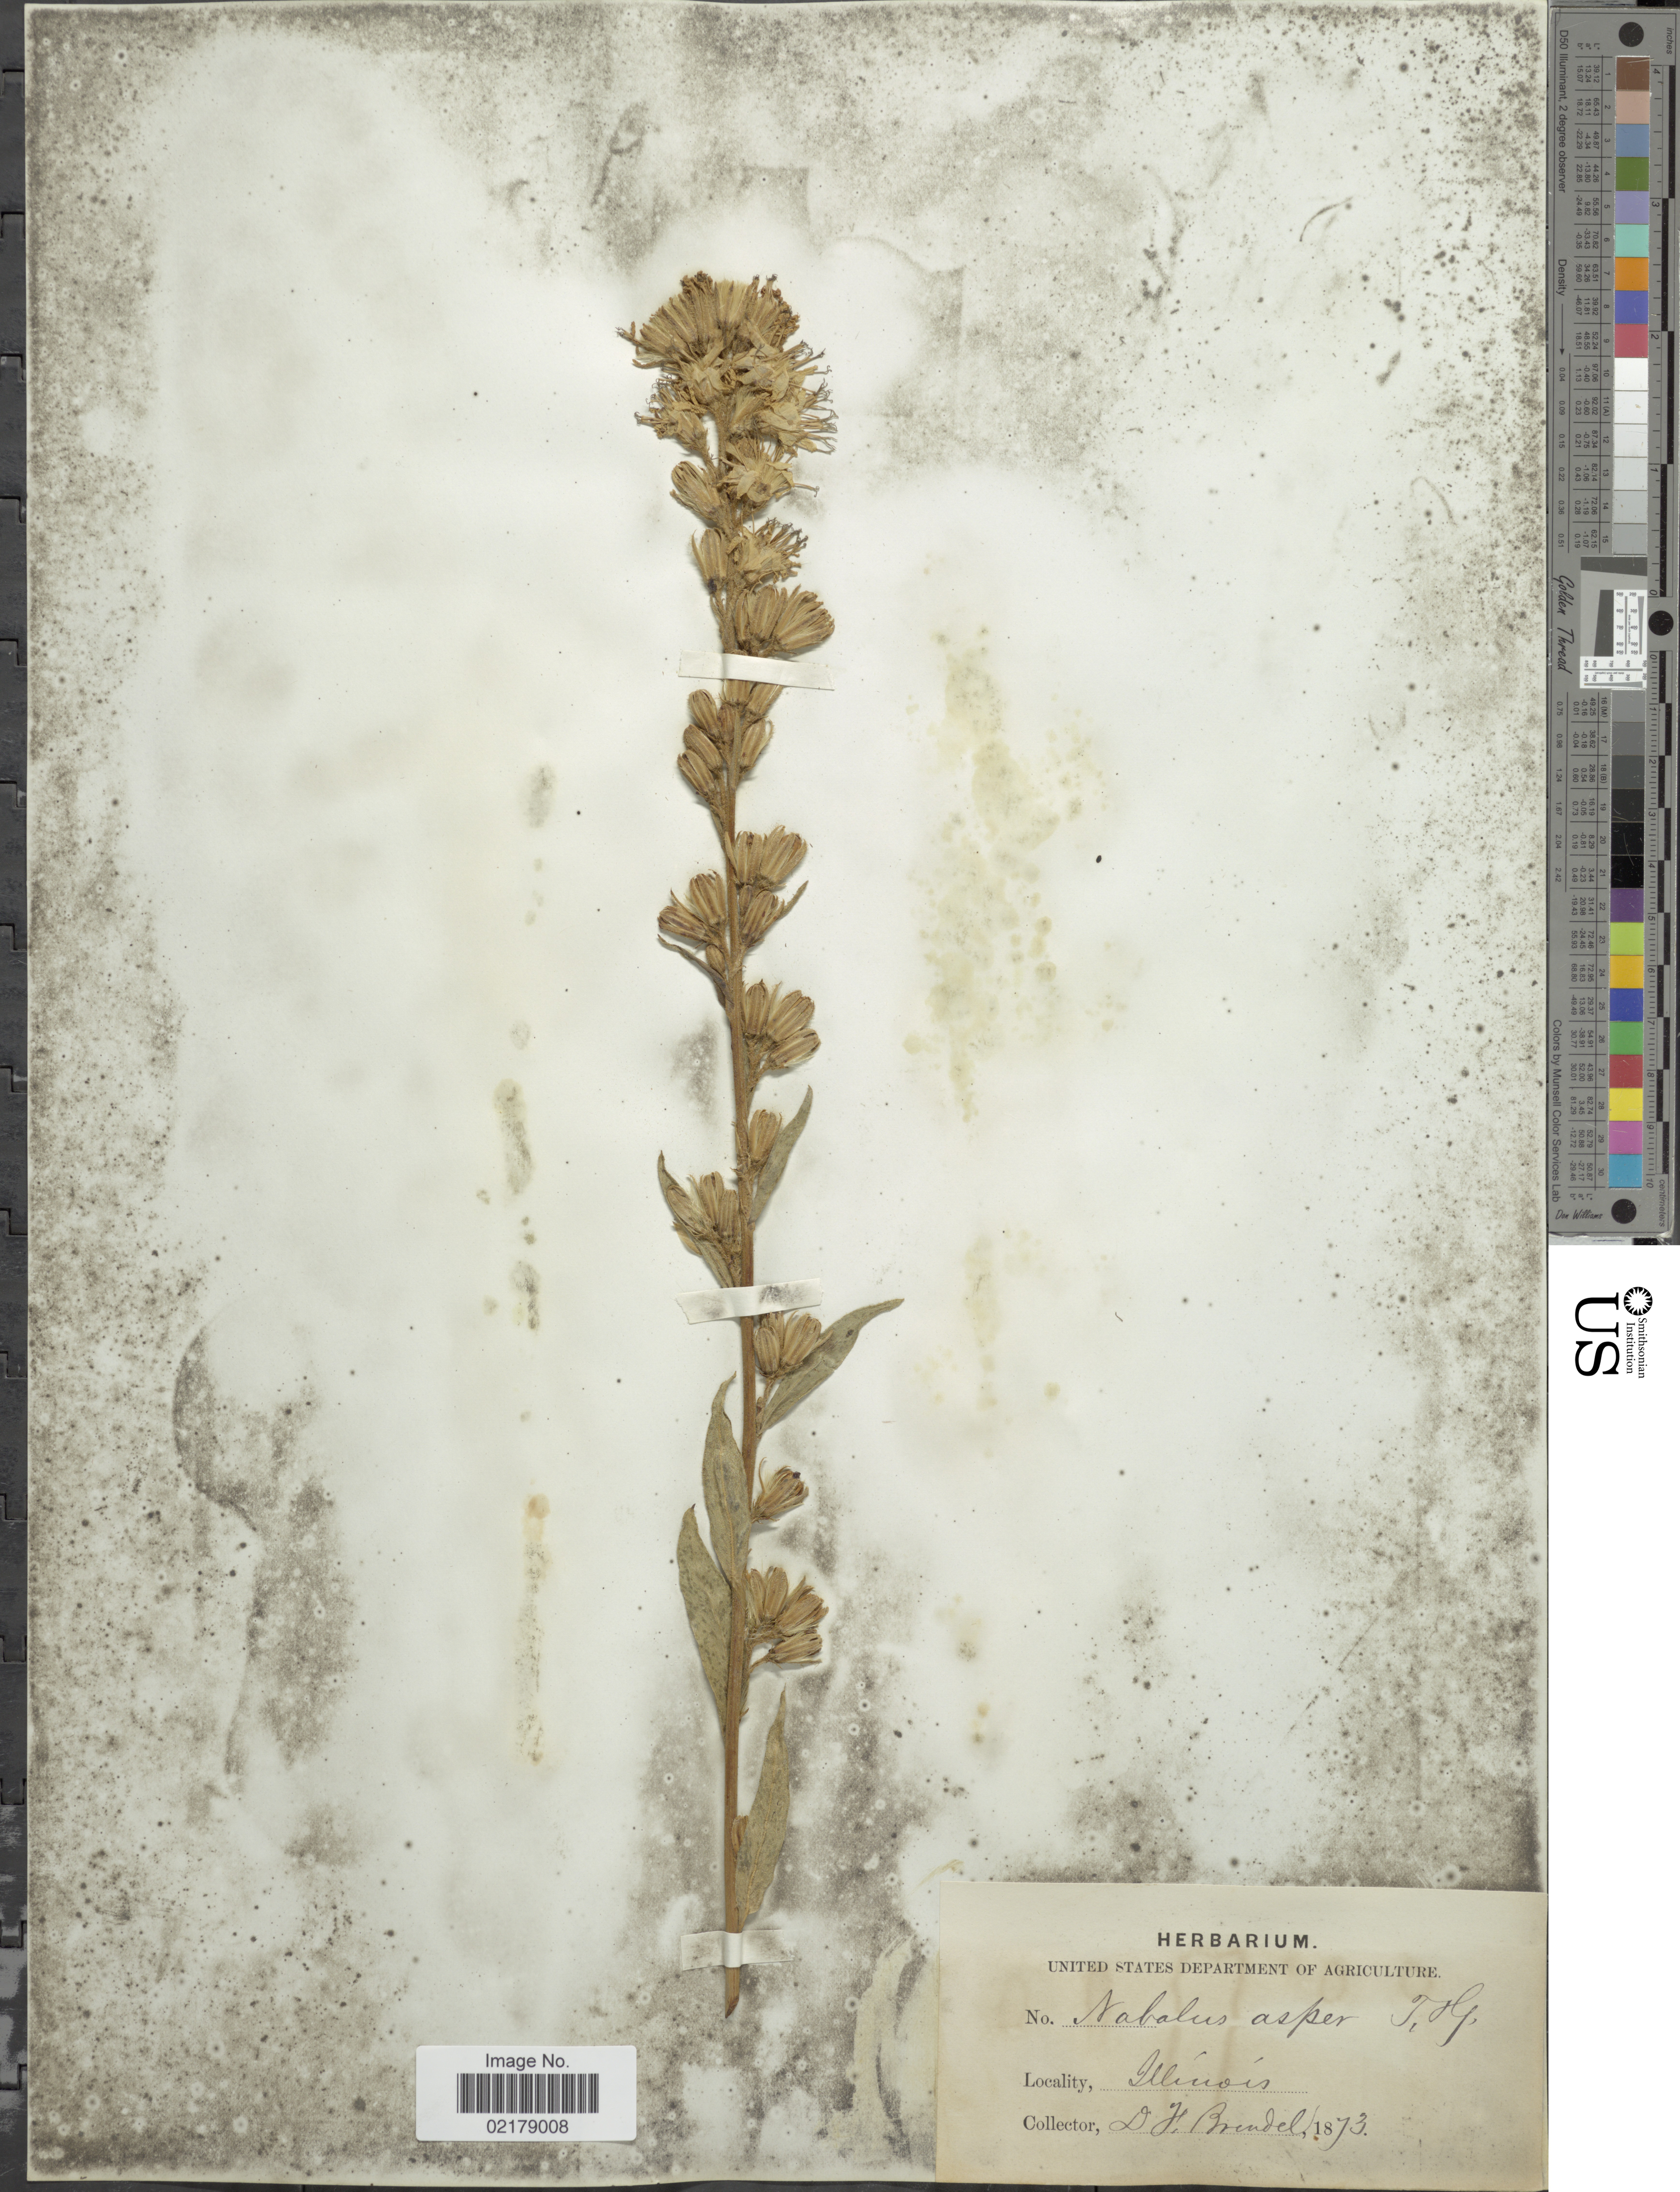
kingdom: Plantae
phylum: Tracheophyta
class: Magnoliopsida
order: Asterales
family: Asteraceae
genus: Nabalus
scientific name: Nabalus asper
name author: (Michx.) Torr. & A. Gray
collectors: J. Brendel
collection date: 1873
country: United States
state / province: Illinois